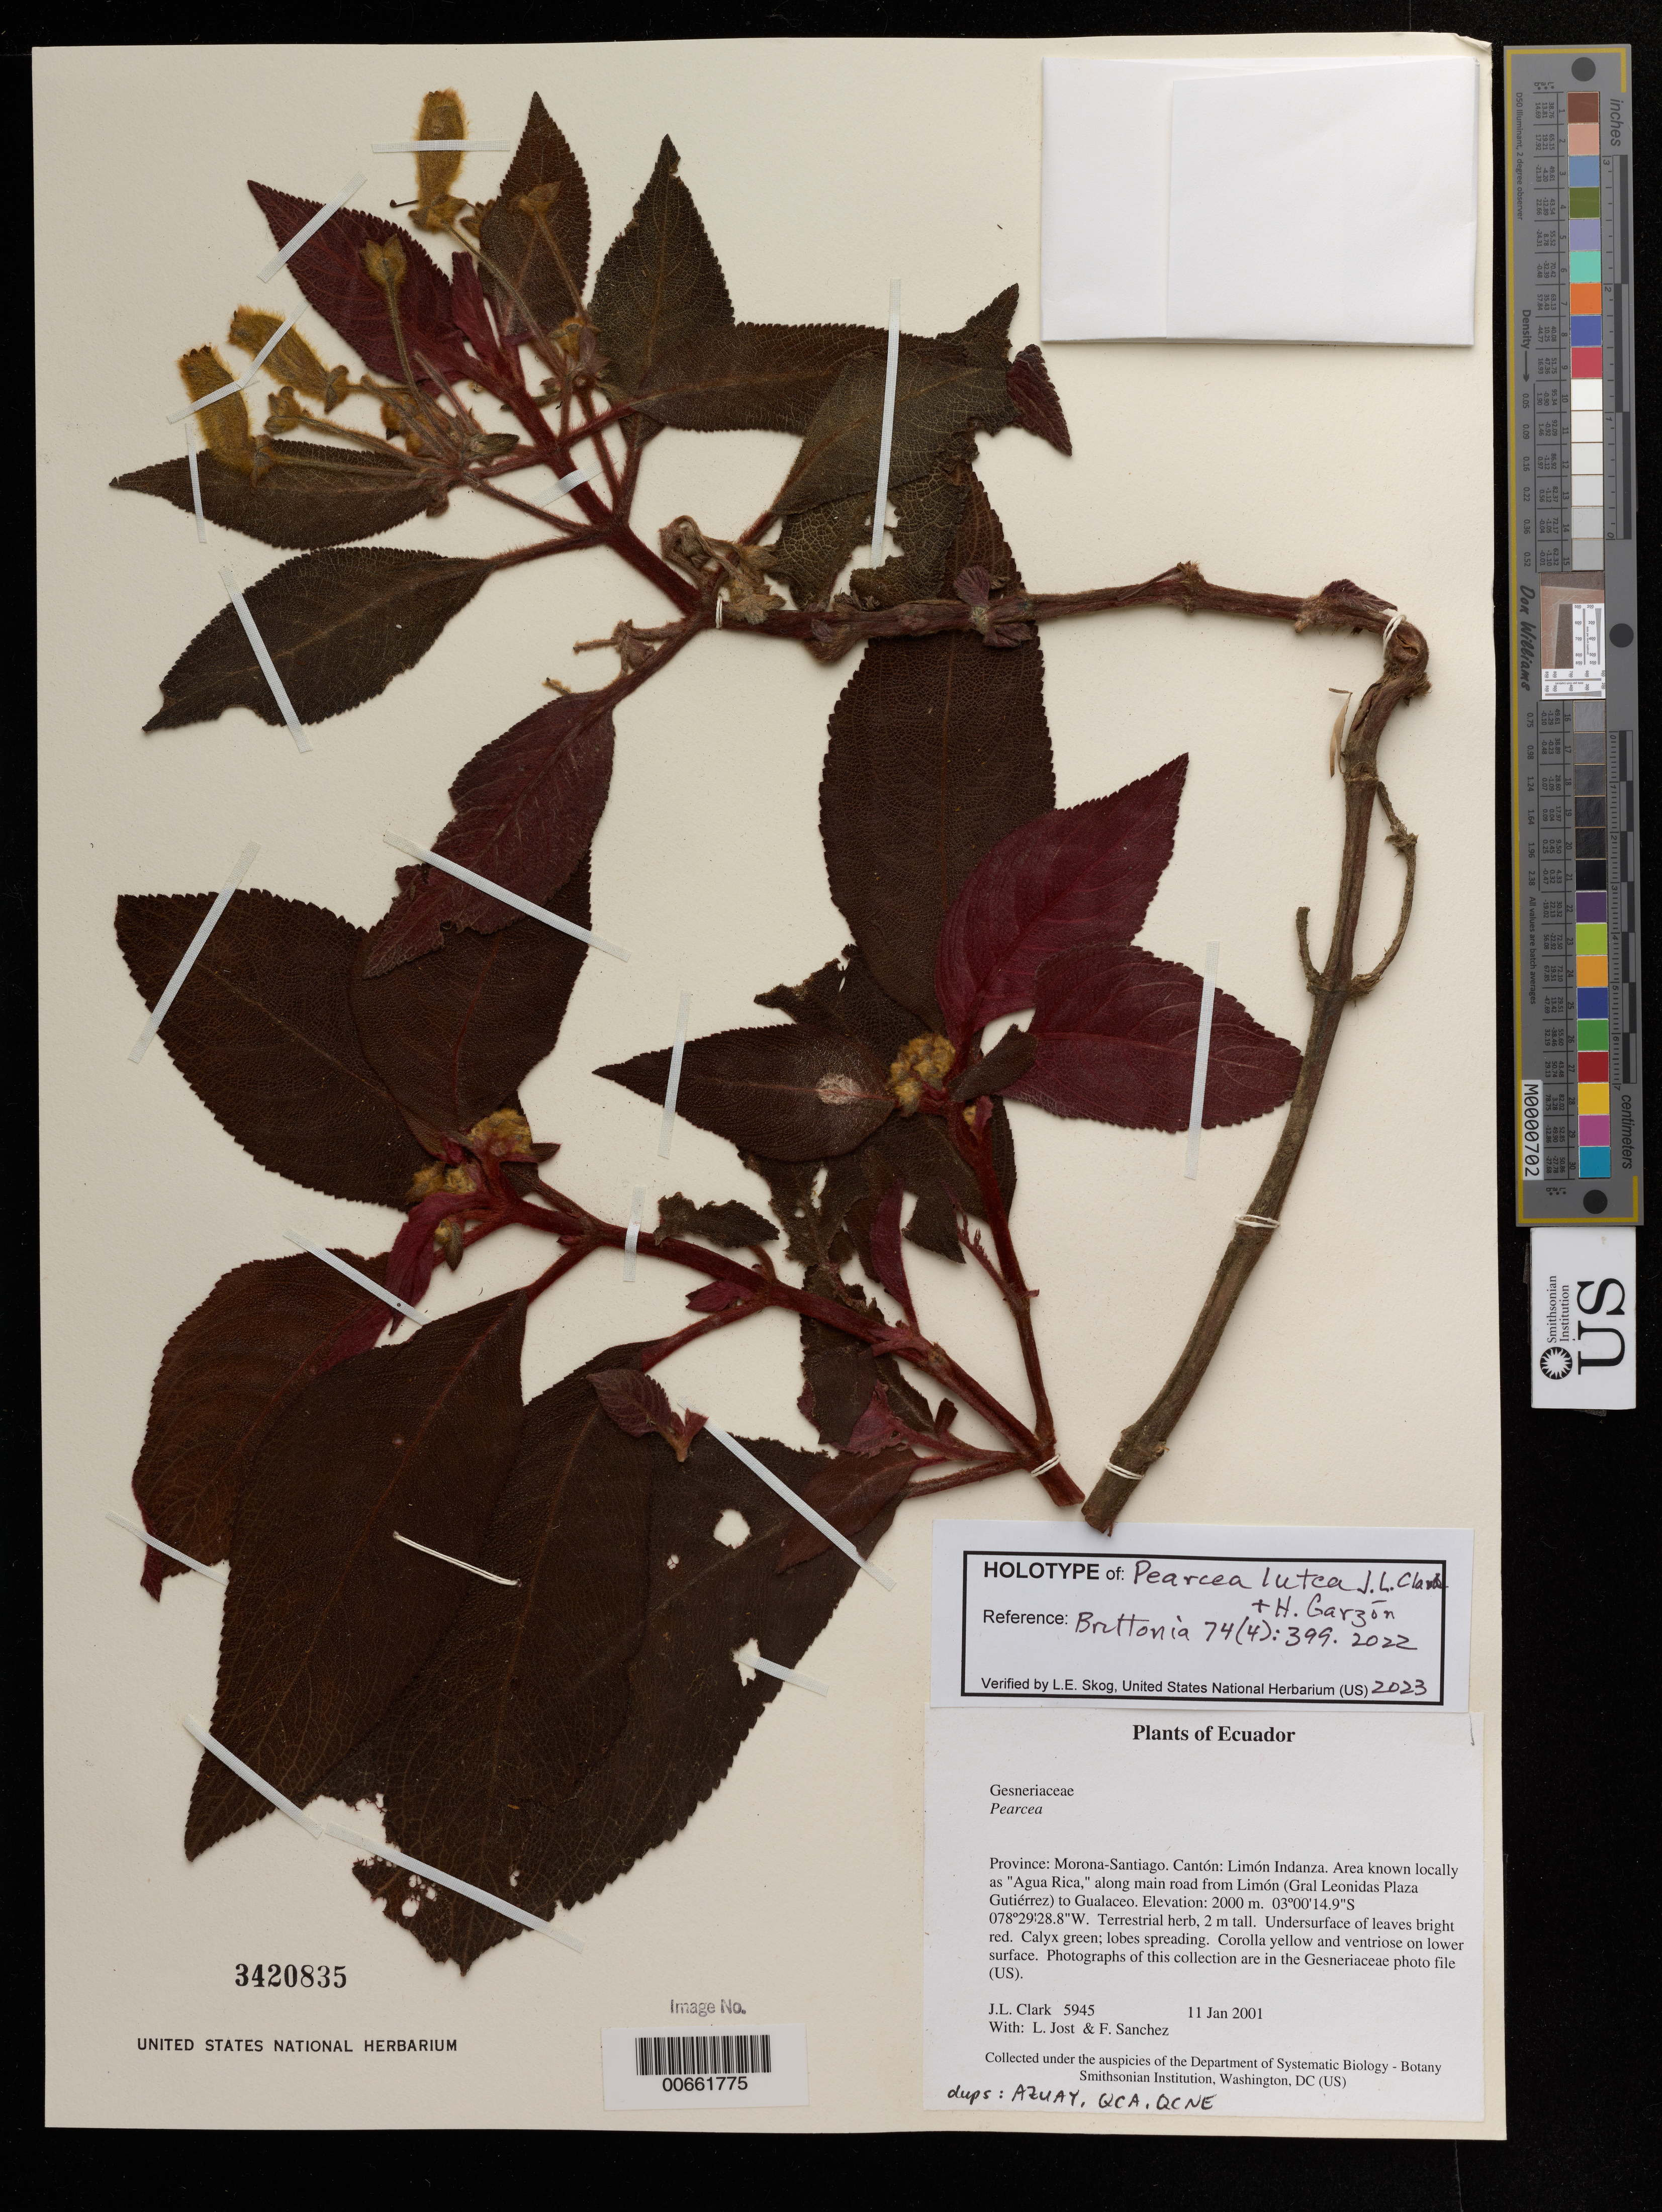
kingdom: Plantae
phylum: Tracheophyta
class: Magnoliopsida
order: Lamiales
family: Gesneriaceae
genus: Pearcea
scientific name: Pearcea lutea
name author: J.L. Clark & H. Garzón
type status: Holotype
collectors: J. L. Clark, L. Jost & F. Sanchez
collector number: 5945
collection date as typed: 11 Jan 2001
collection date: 2001-01-11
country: Ecuador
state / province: Morona-Santiago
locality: Cantón: Limón Indanza; area known locally as "Agua Rica", along main road from Limón (Gral Leonidas Plaza Gutiérrez) to Gualaceo.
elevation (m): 2000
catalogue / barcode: US 3420835